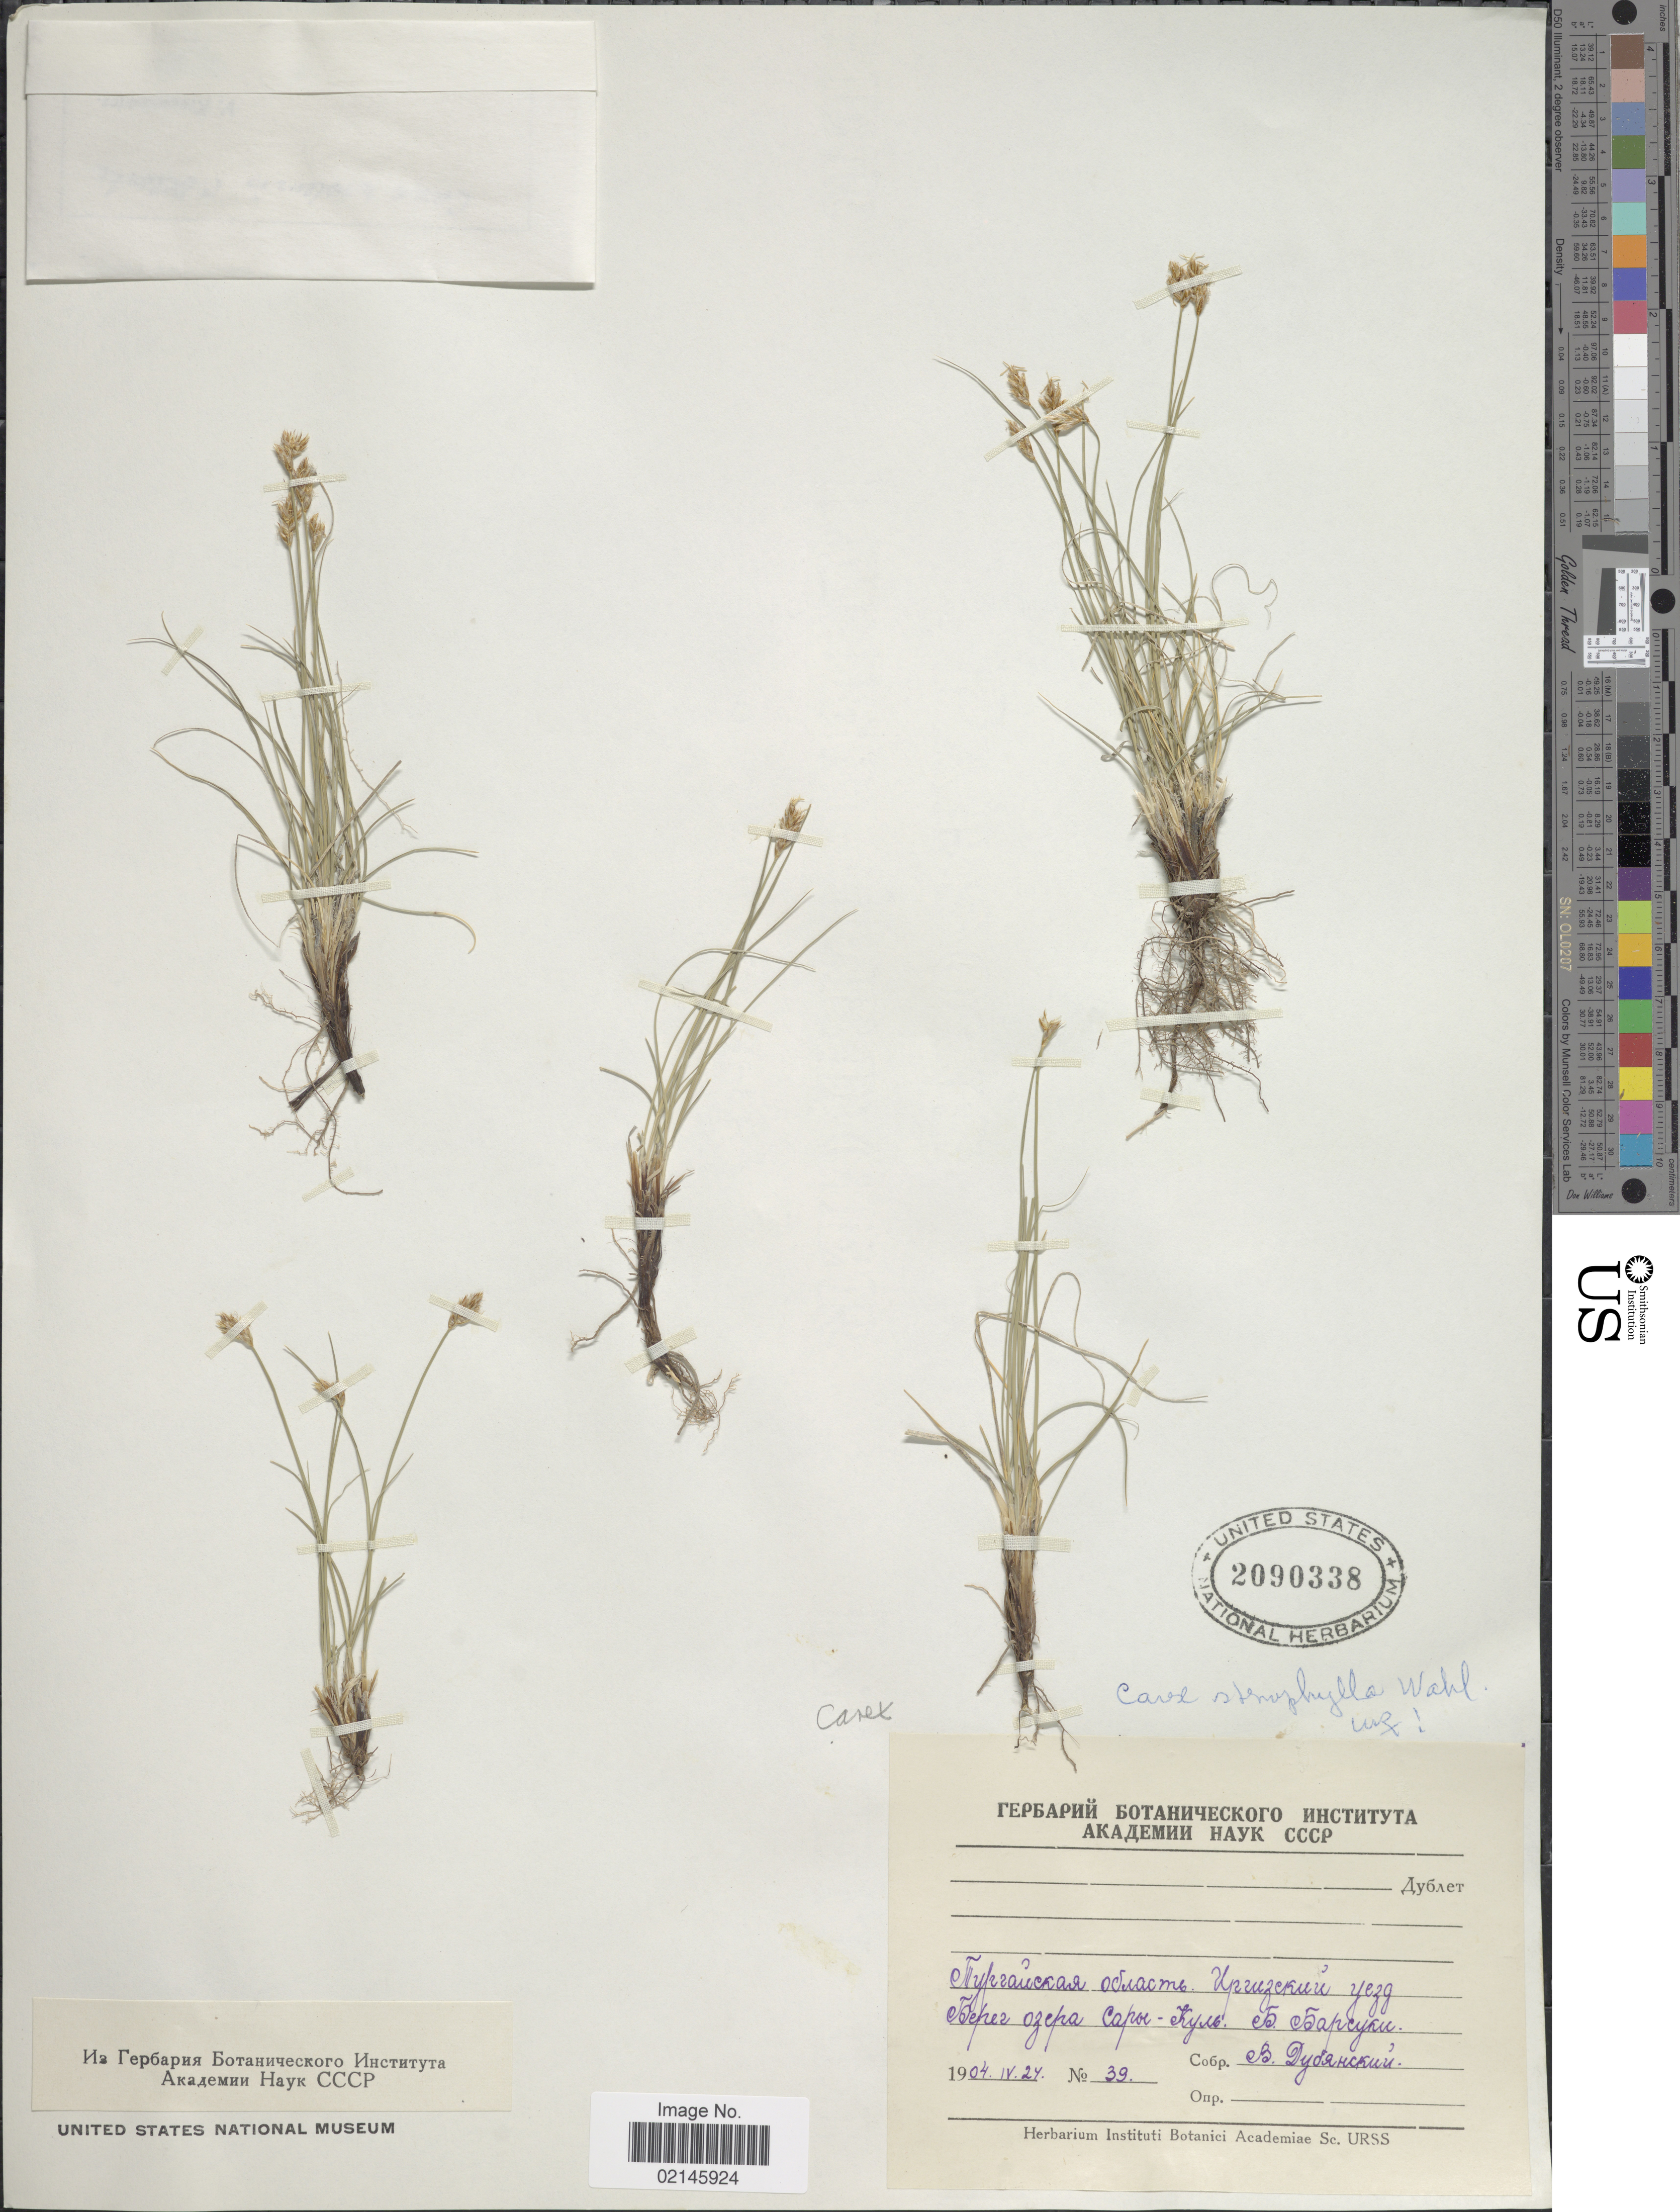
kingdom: Plantae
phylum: Tracheophyta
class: Liliopsida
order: Poales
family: Cyperaceae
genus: Carex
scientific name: Carex stenophylla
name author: Wahlenb.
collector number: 39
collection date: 1904-04-24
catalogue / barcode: US 2090338